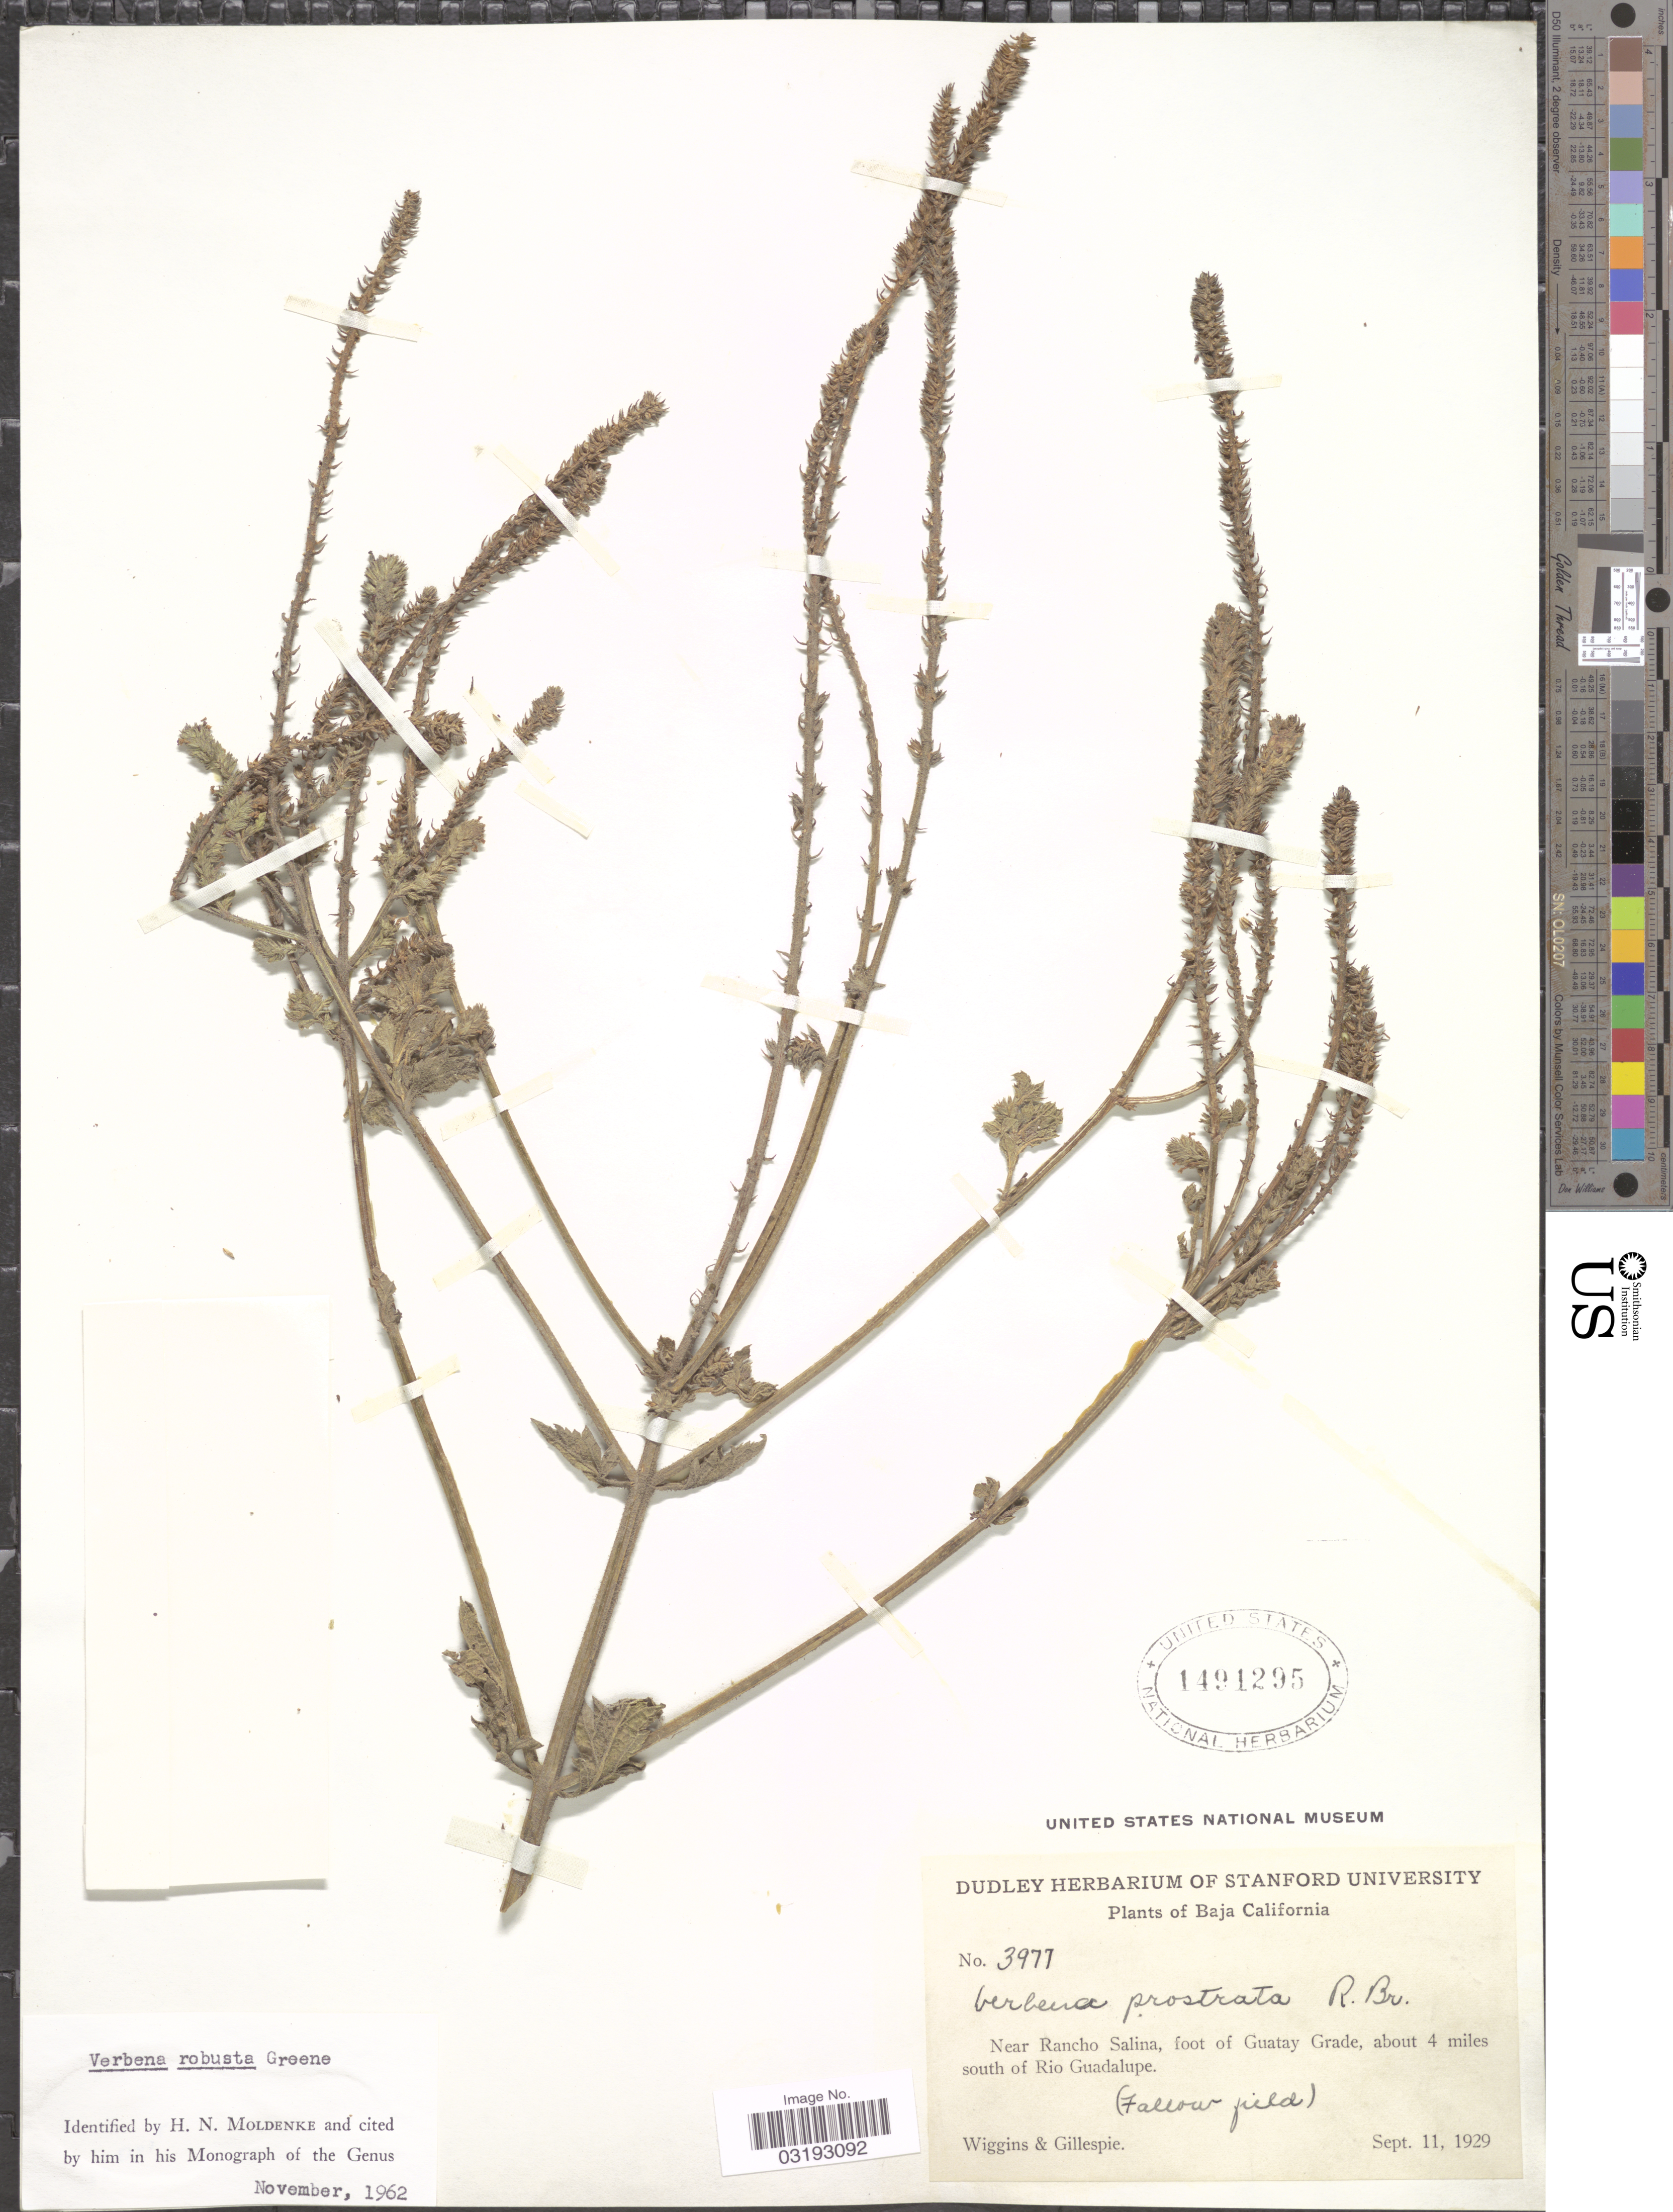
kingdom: Plantae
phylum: Tracheophyta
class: Magnoliopsida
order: Lamiales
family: Verbenaceae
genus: Verbena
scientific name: Verbena robusta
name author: Greene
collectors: -- Wiggins & -- Gillespie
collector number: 3977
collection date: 1929-09-11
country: Mexico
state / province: Baja California Norte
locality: Near Rancho Salina, foot of Guatay Grade, about 4 miles south of Rio Guadalupe.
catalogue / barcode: US 1491295